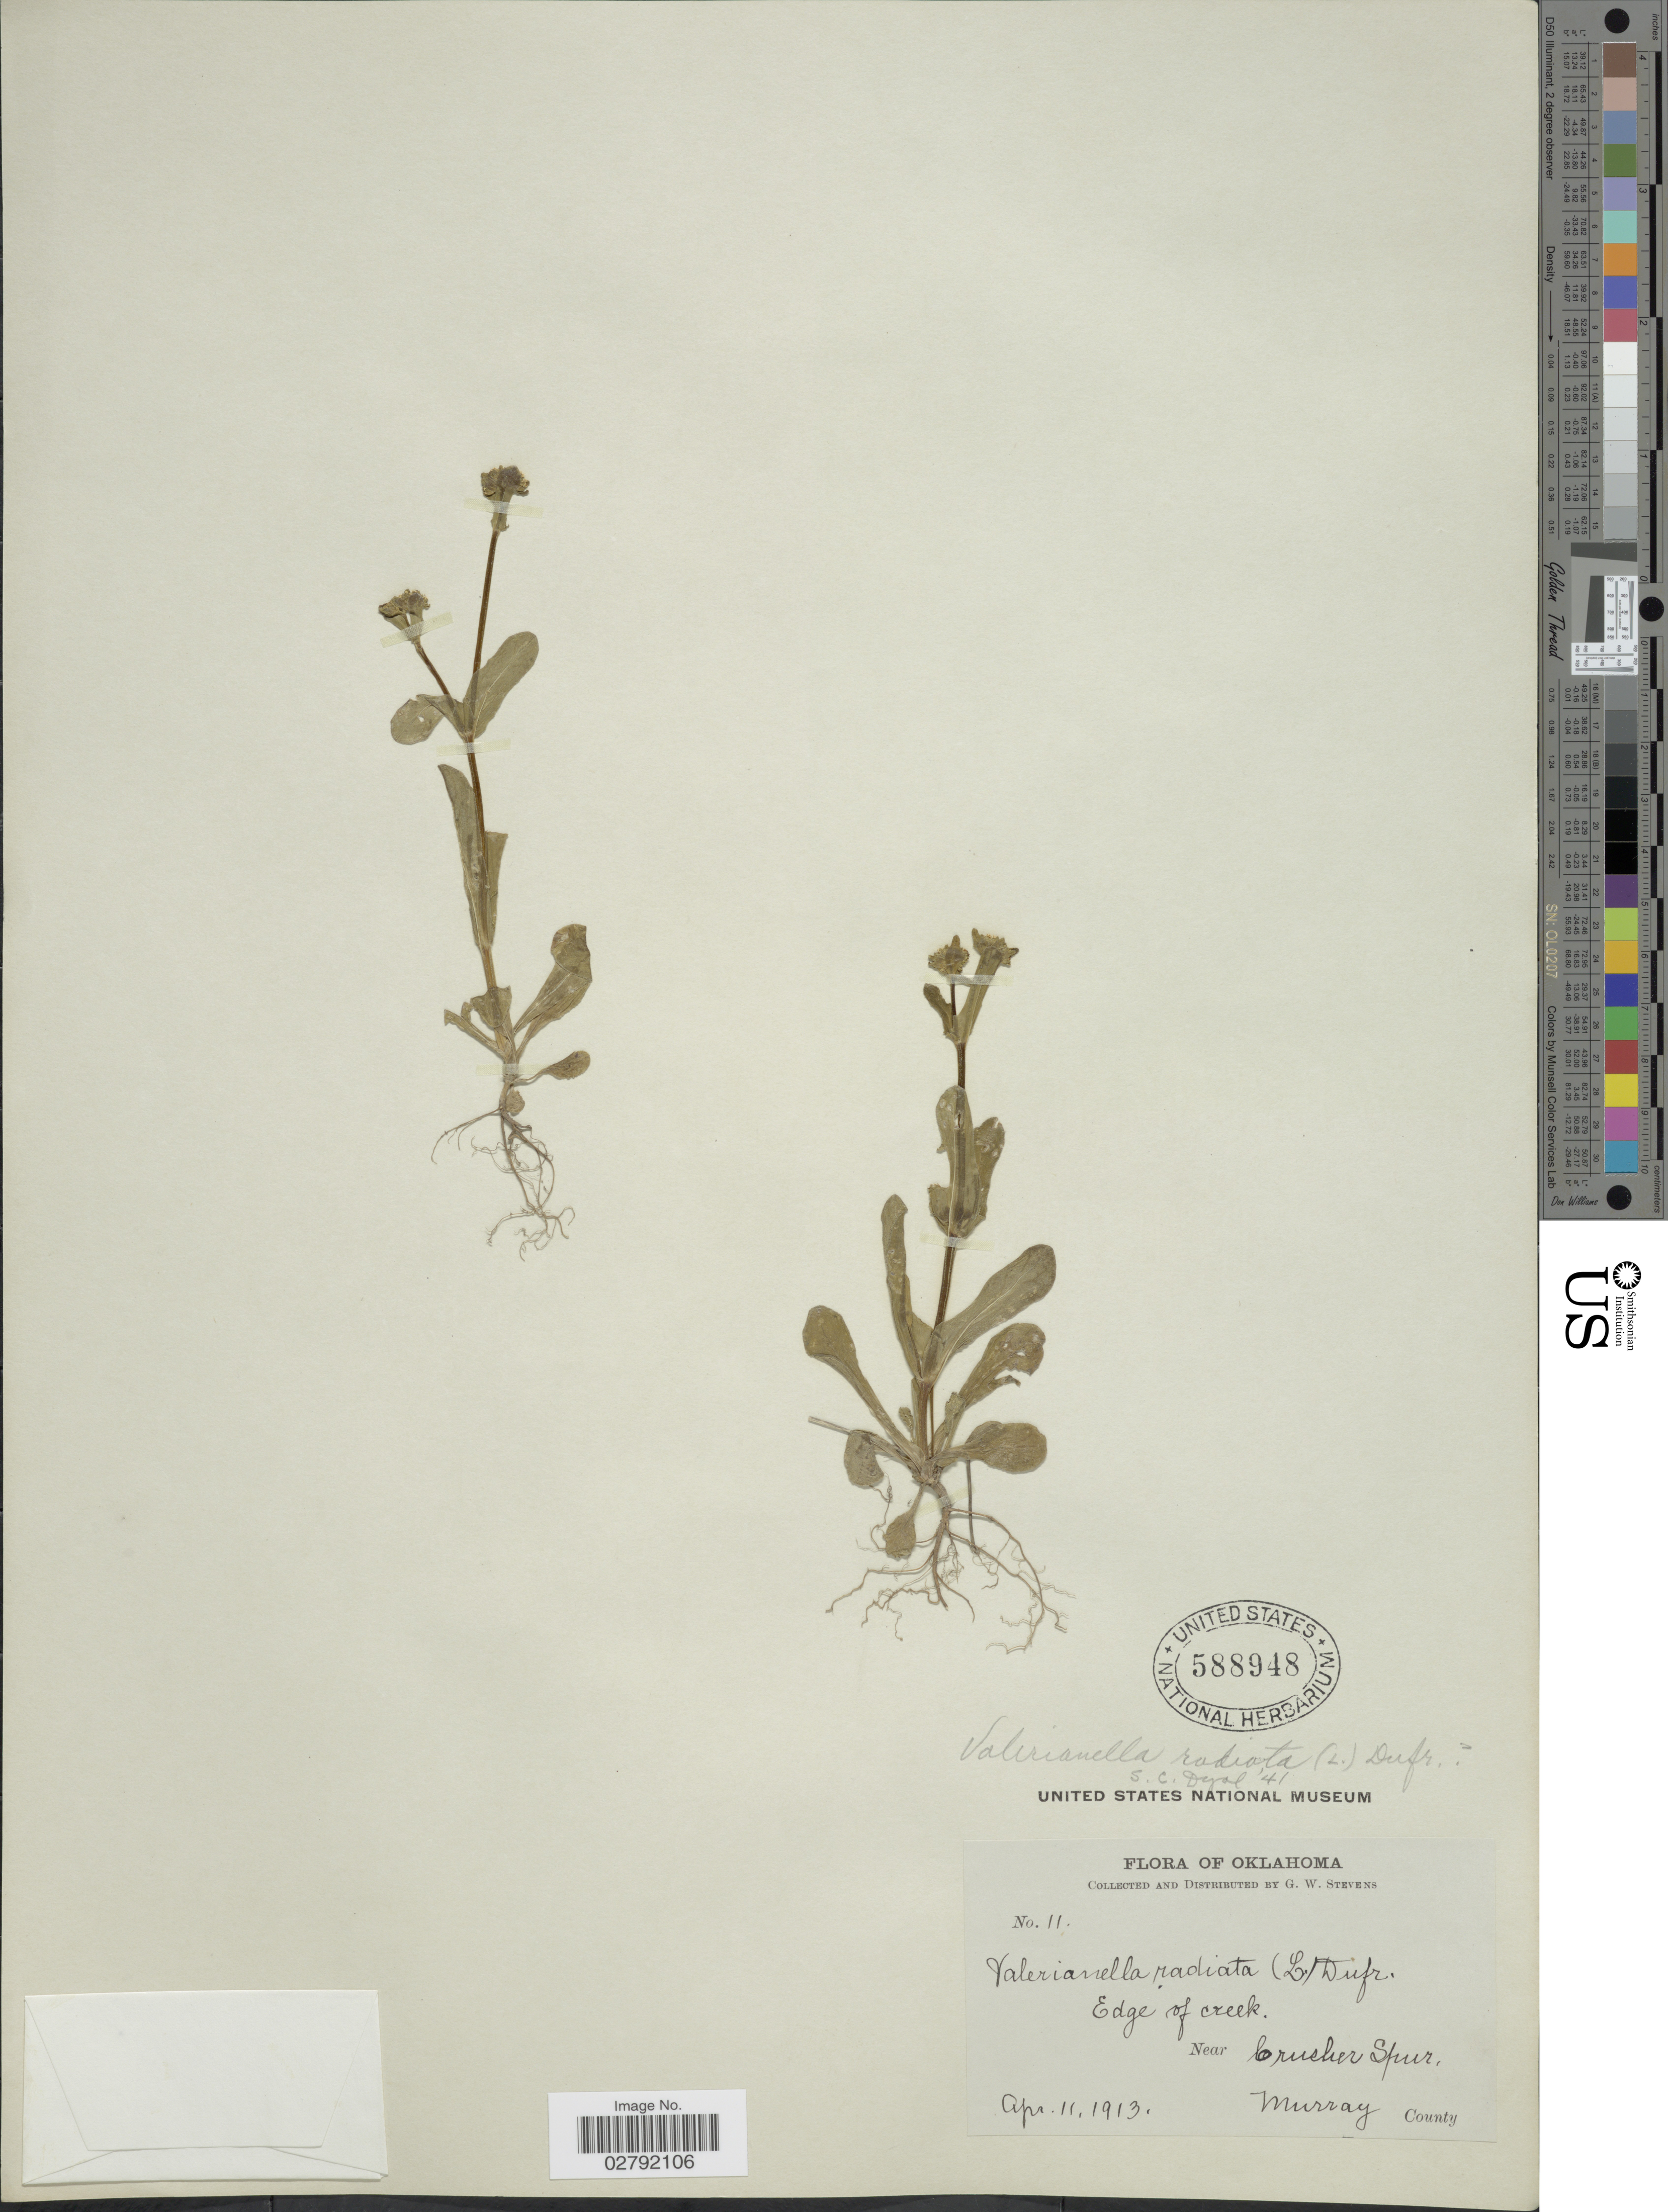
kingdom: Plantae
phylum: Tracheophyta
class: Magnoliopsida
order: Dipsacales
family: Caprifoliaceae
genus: Valerianella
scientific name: Valerianella radiata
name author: (L.) Dufr.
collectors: G. W. Stevens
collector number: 11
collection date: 1913-04-11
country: United States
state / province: Oklahoma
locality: Near Crusher Spur. Murray County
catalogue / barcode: US 588948